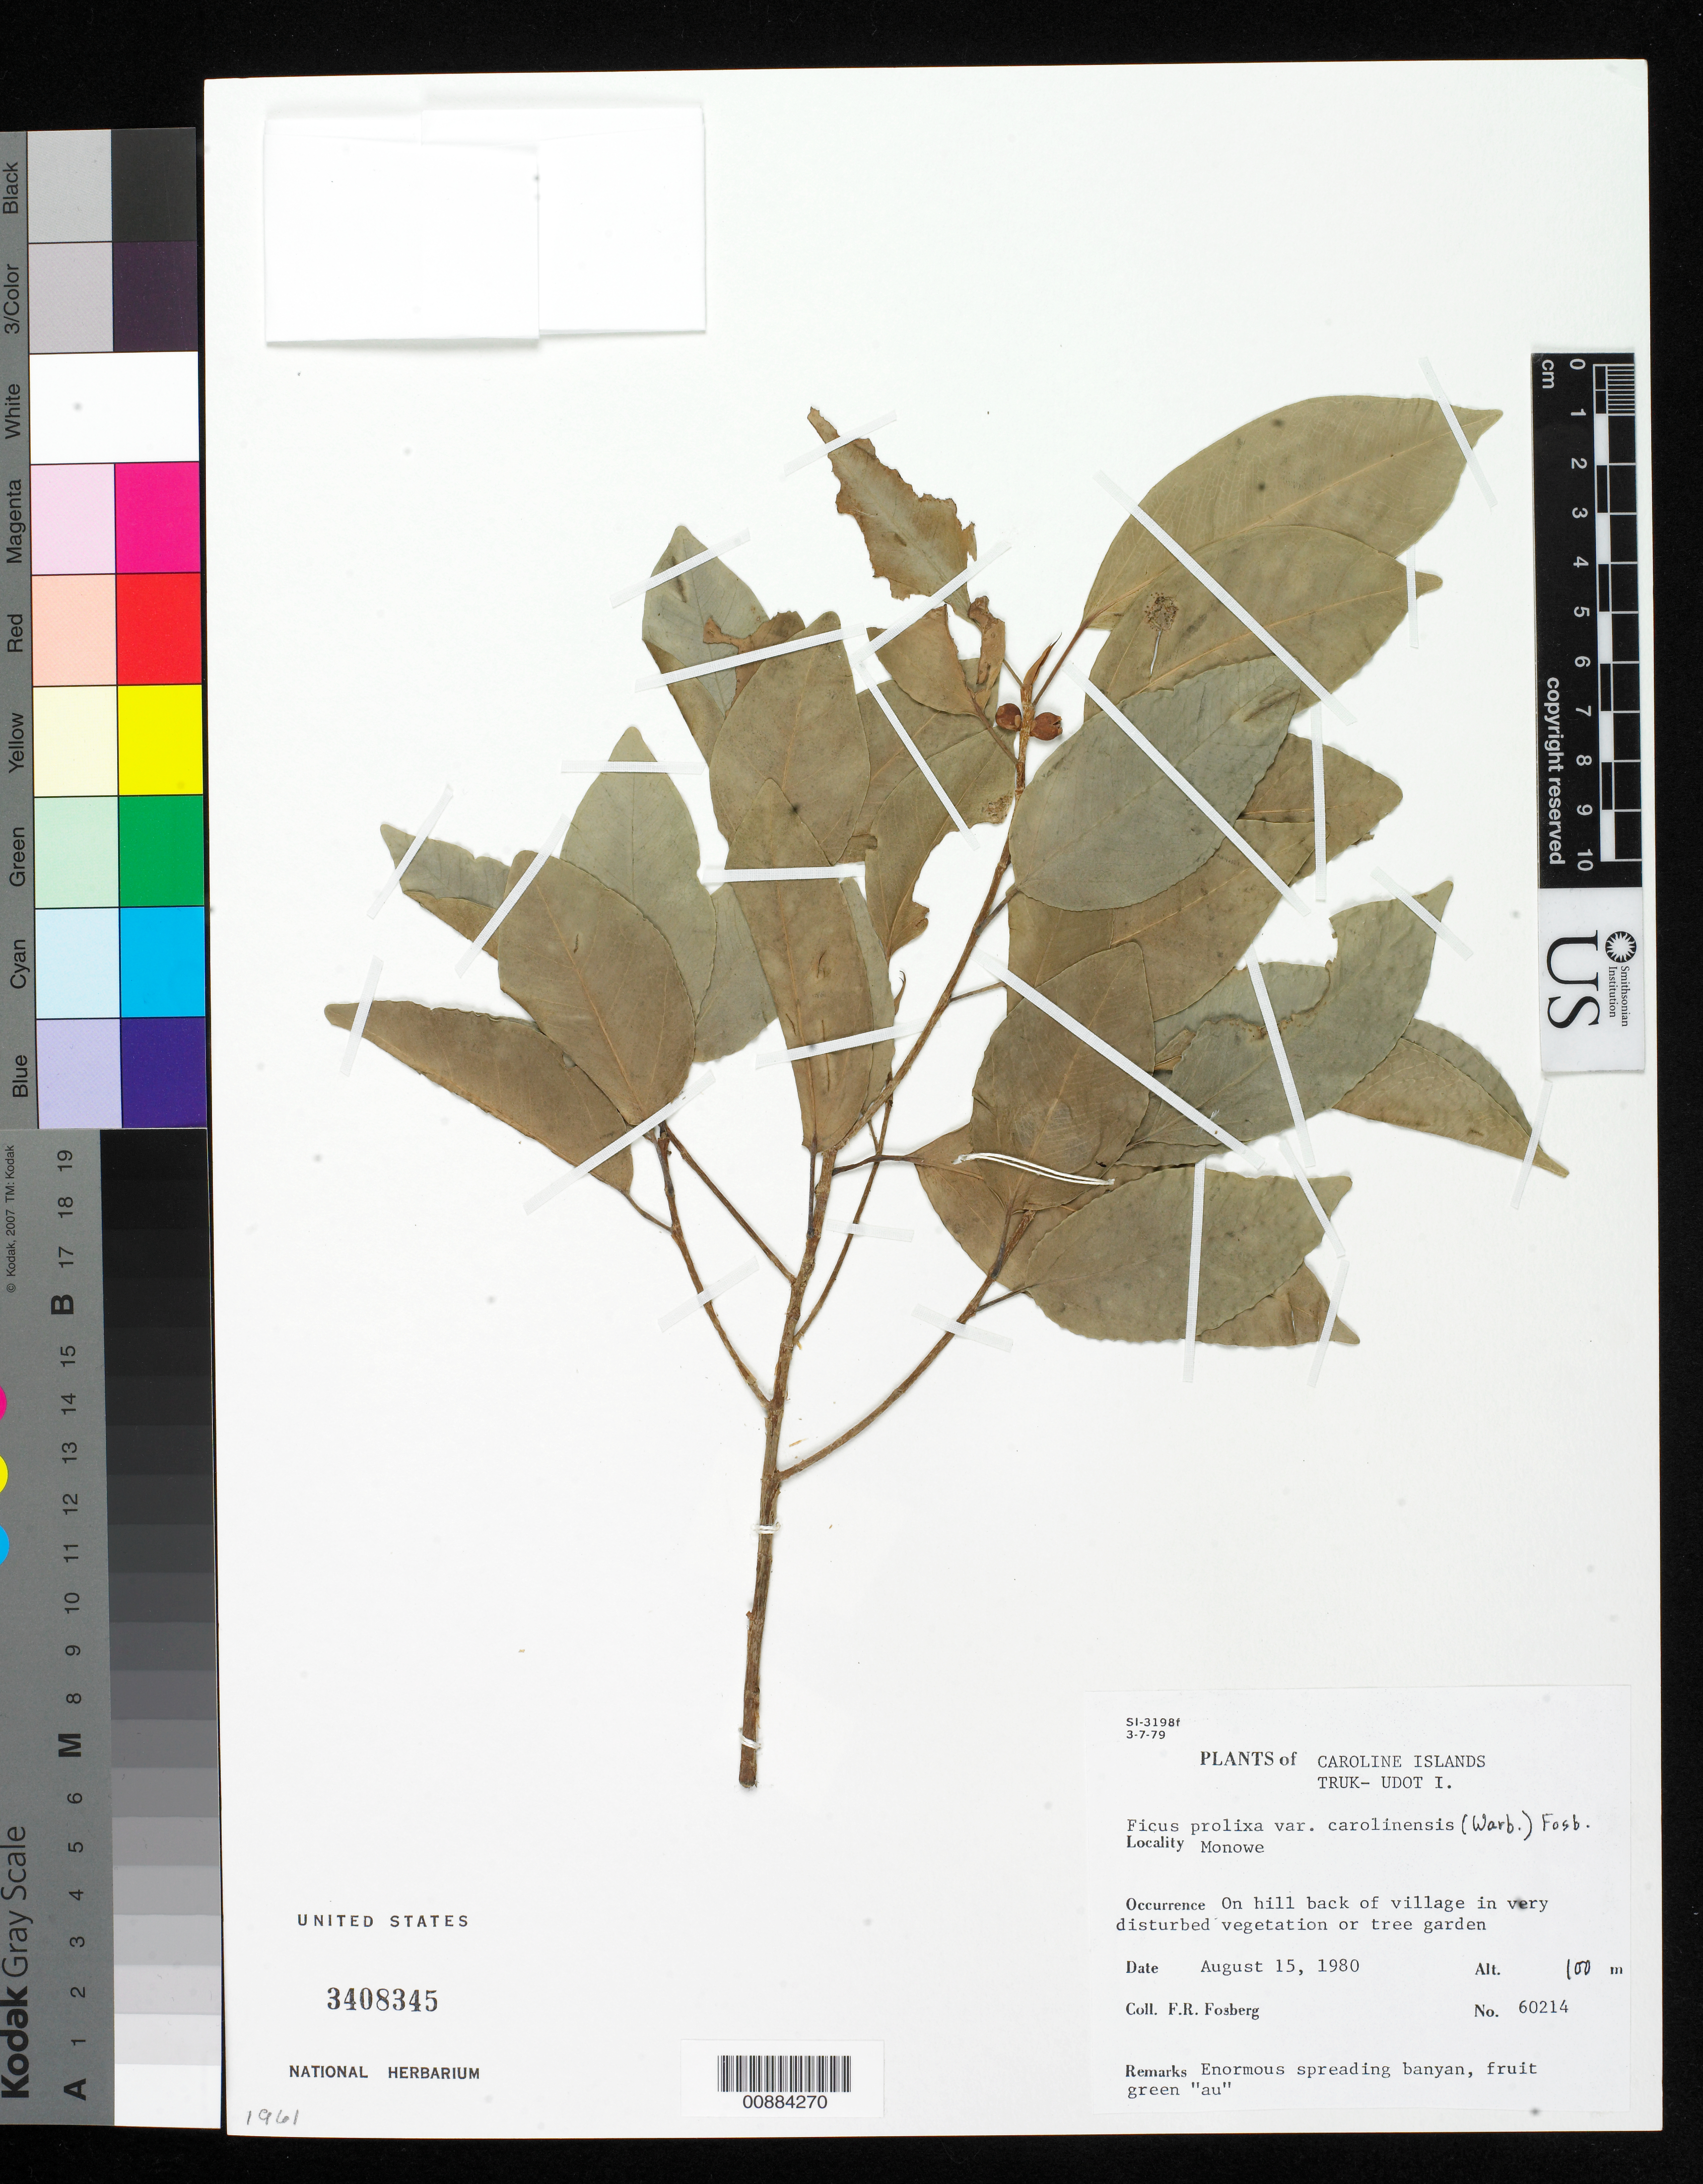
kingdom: Plantae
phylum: Tracheophyta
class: Magnoliopsida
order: Rosales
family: Moraceae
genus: Ficus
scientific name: Ficus prolixa var. carolinensis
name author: (Warb.) Fosberg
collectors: F. R. Fosberg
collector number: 60214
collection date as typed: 15 Aug 1980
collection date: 1980-08-15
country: Micronesia, Federated States of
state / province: Truk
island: Udot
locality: Monowe, Udoti I.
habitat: On hill back of village in very disturbed vegetation or tree garden.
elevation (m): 100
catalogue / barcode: US 3408345